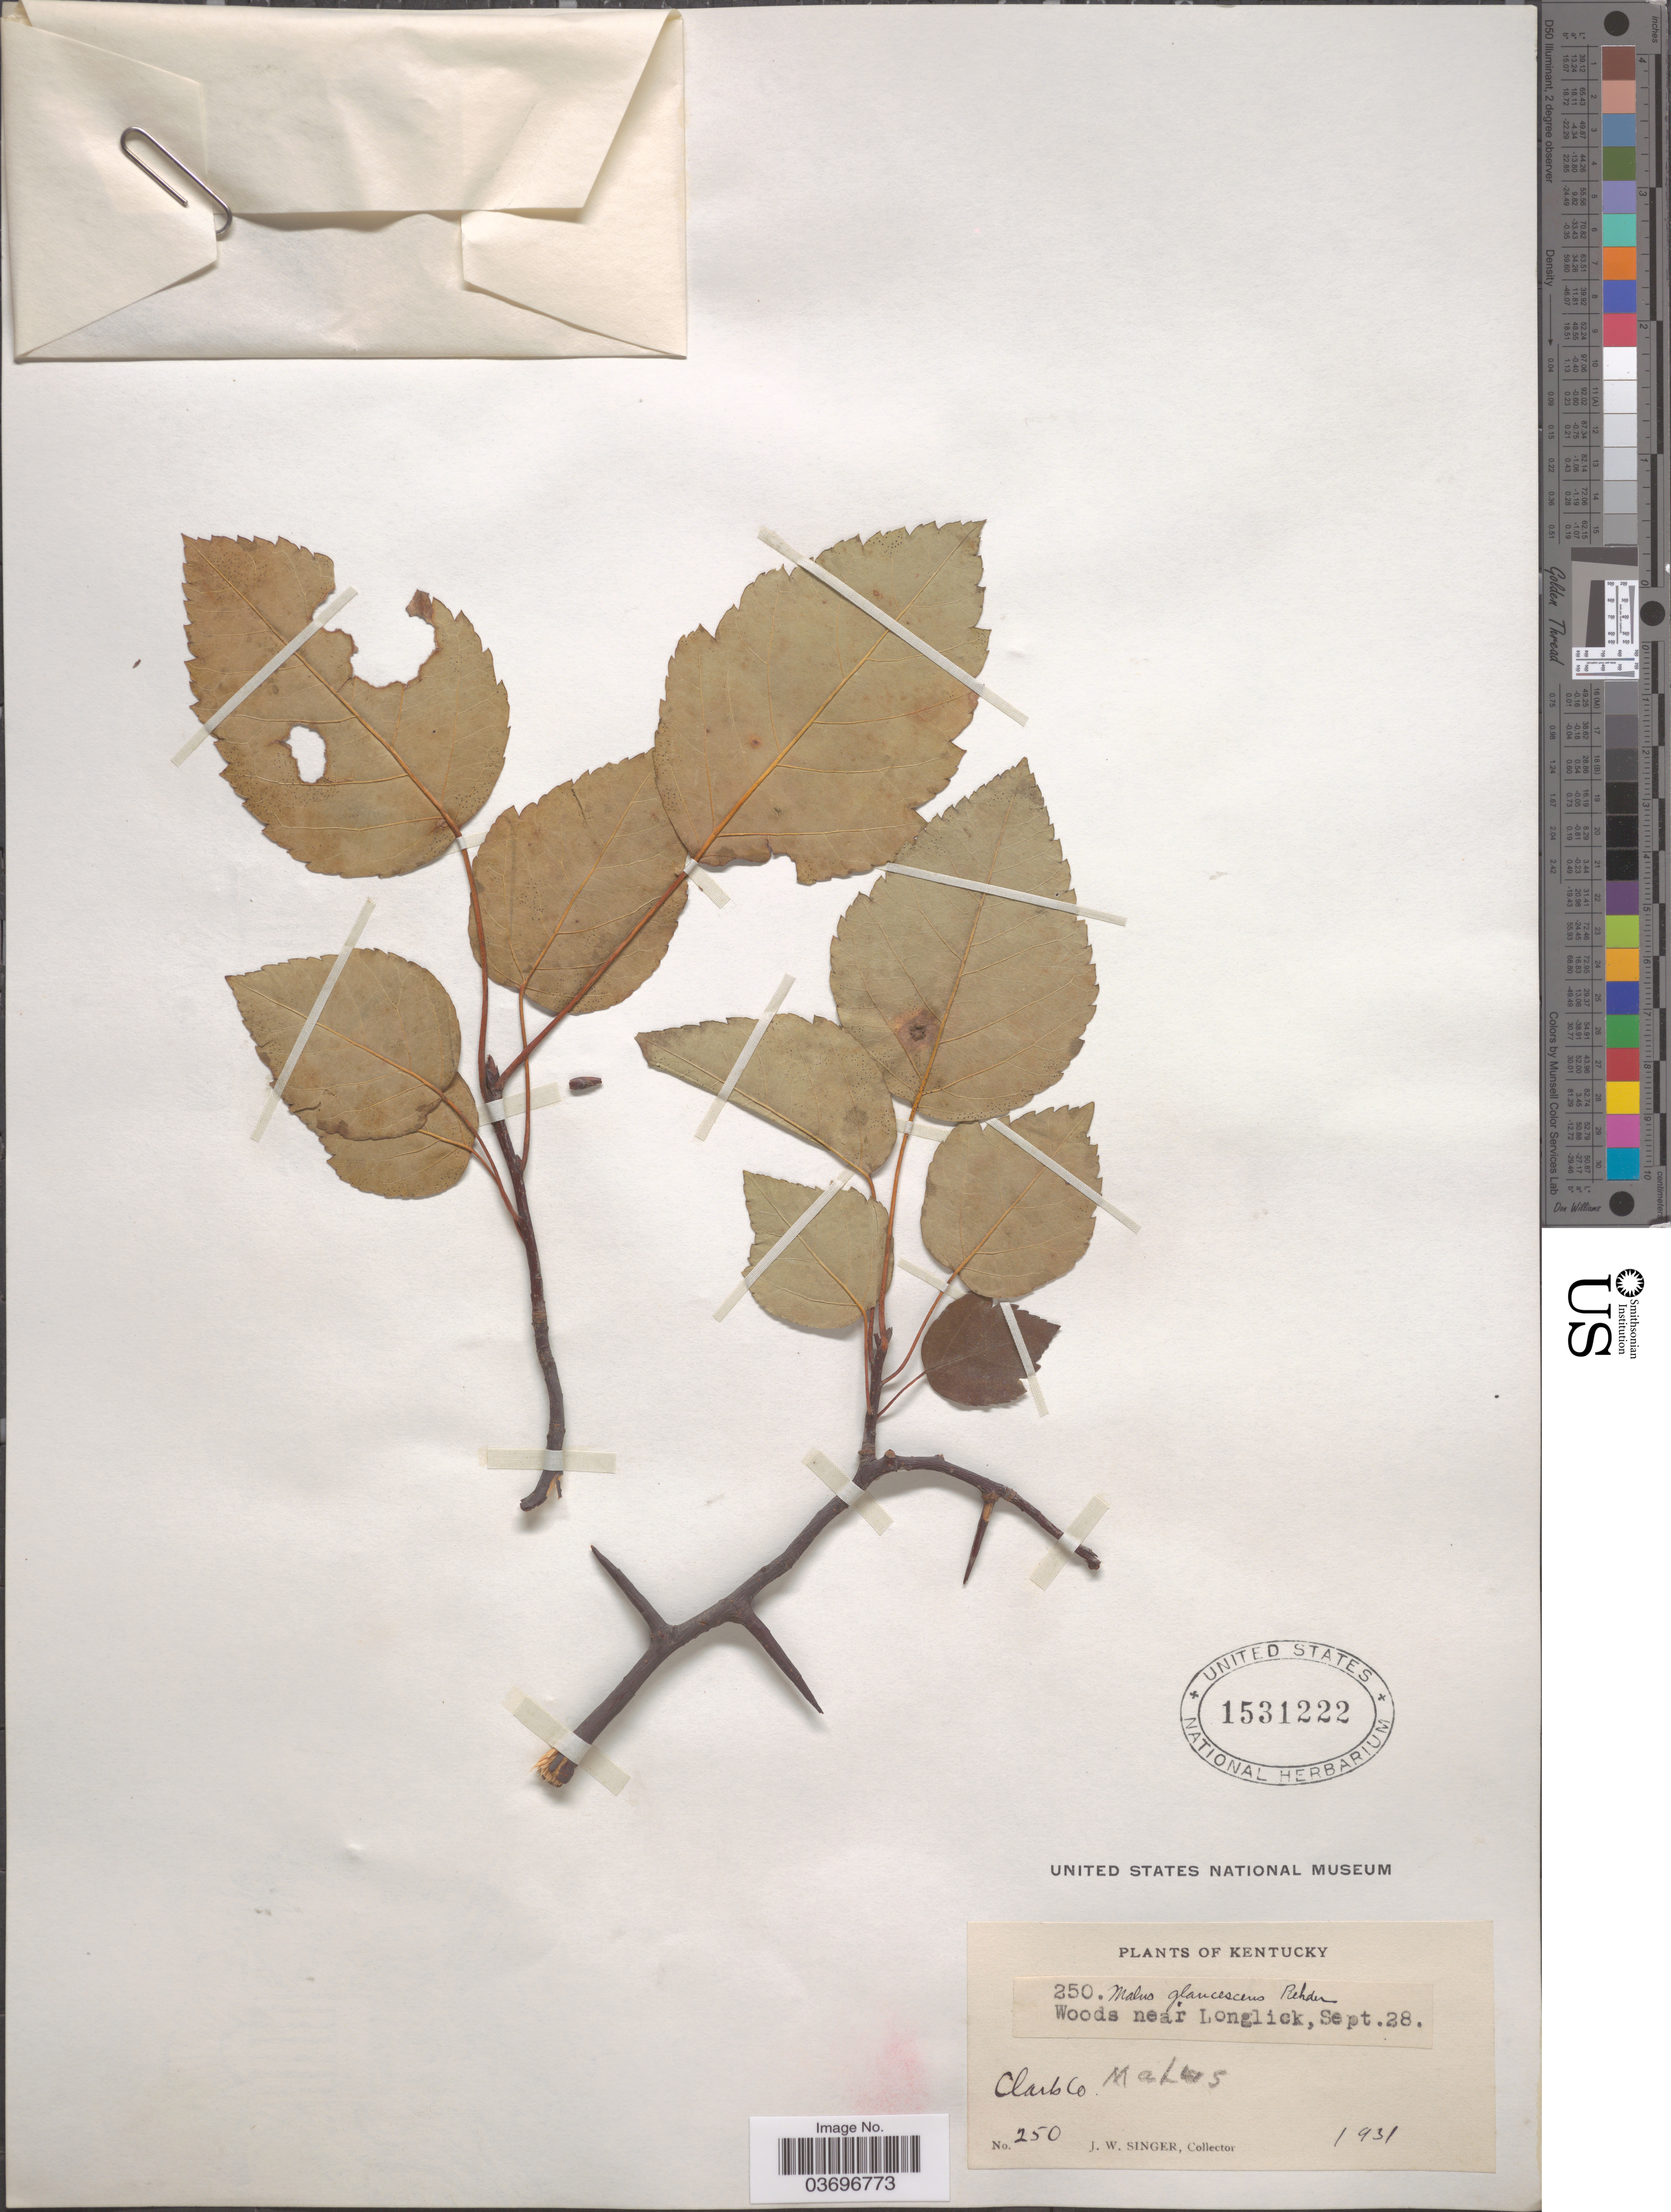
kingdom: Plantae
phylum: Tracheophyta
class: Magnoliopsida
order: Rosales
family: Rosaceae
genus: Malus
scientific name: Malus coronaria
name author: (L.) Mill.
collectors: J. EW. Singer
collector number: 250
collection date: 1931-09-28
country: United States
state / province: Kentucky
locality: Woods near Longlick. Clark Co.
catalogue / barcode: US 1531222